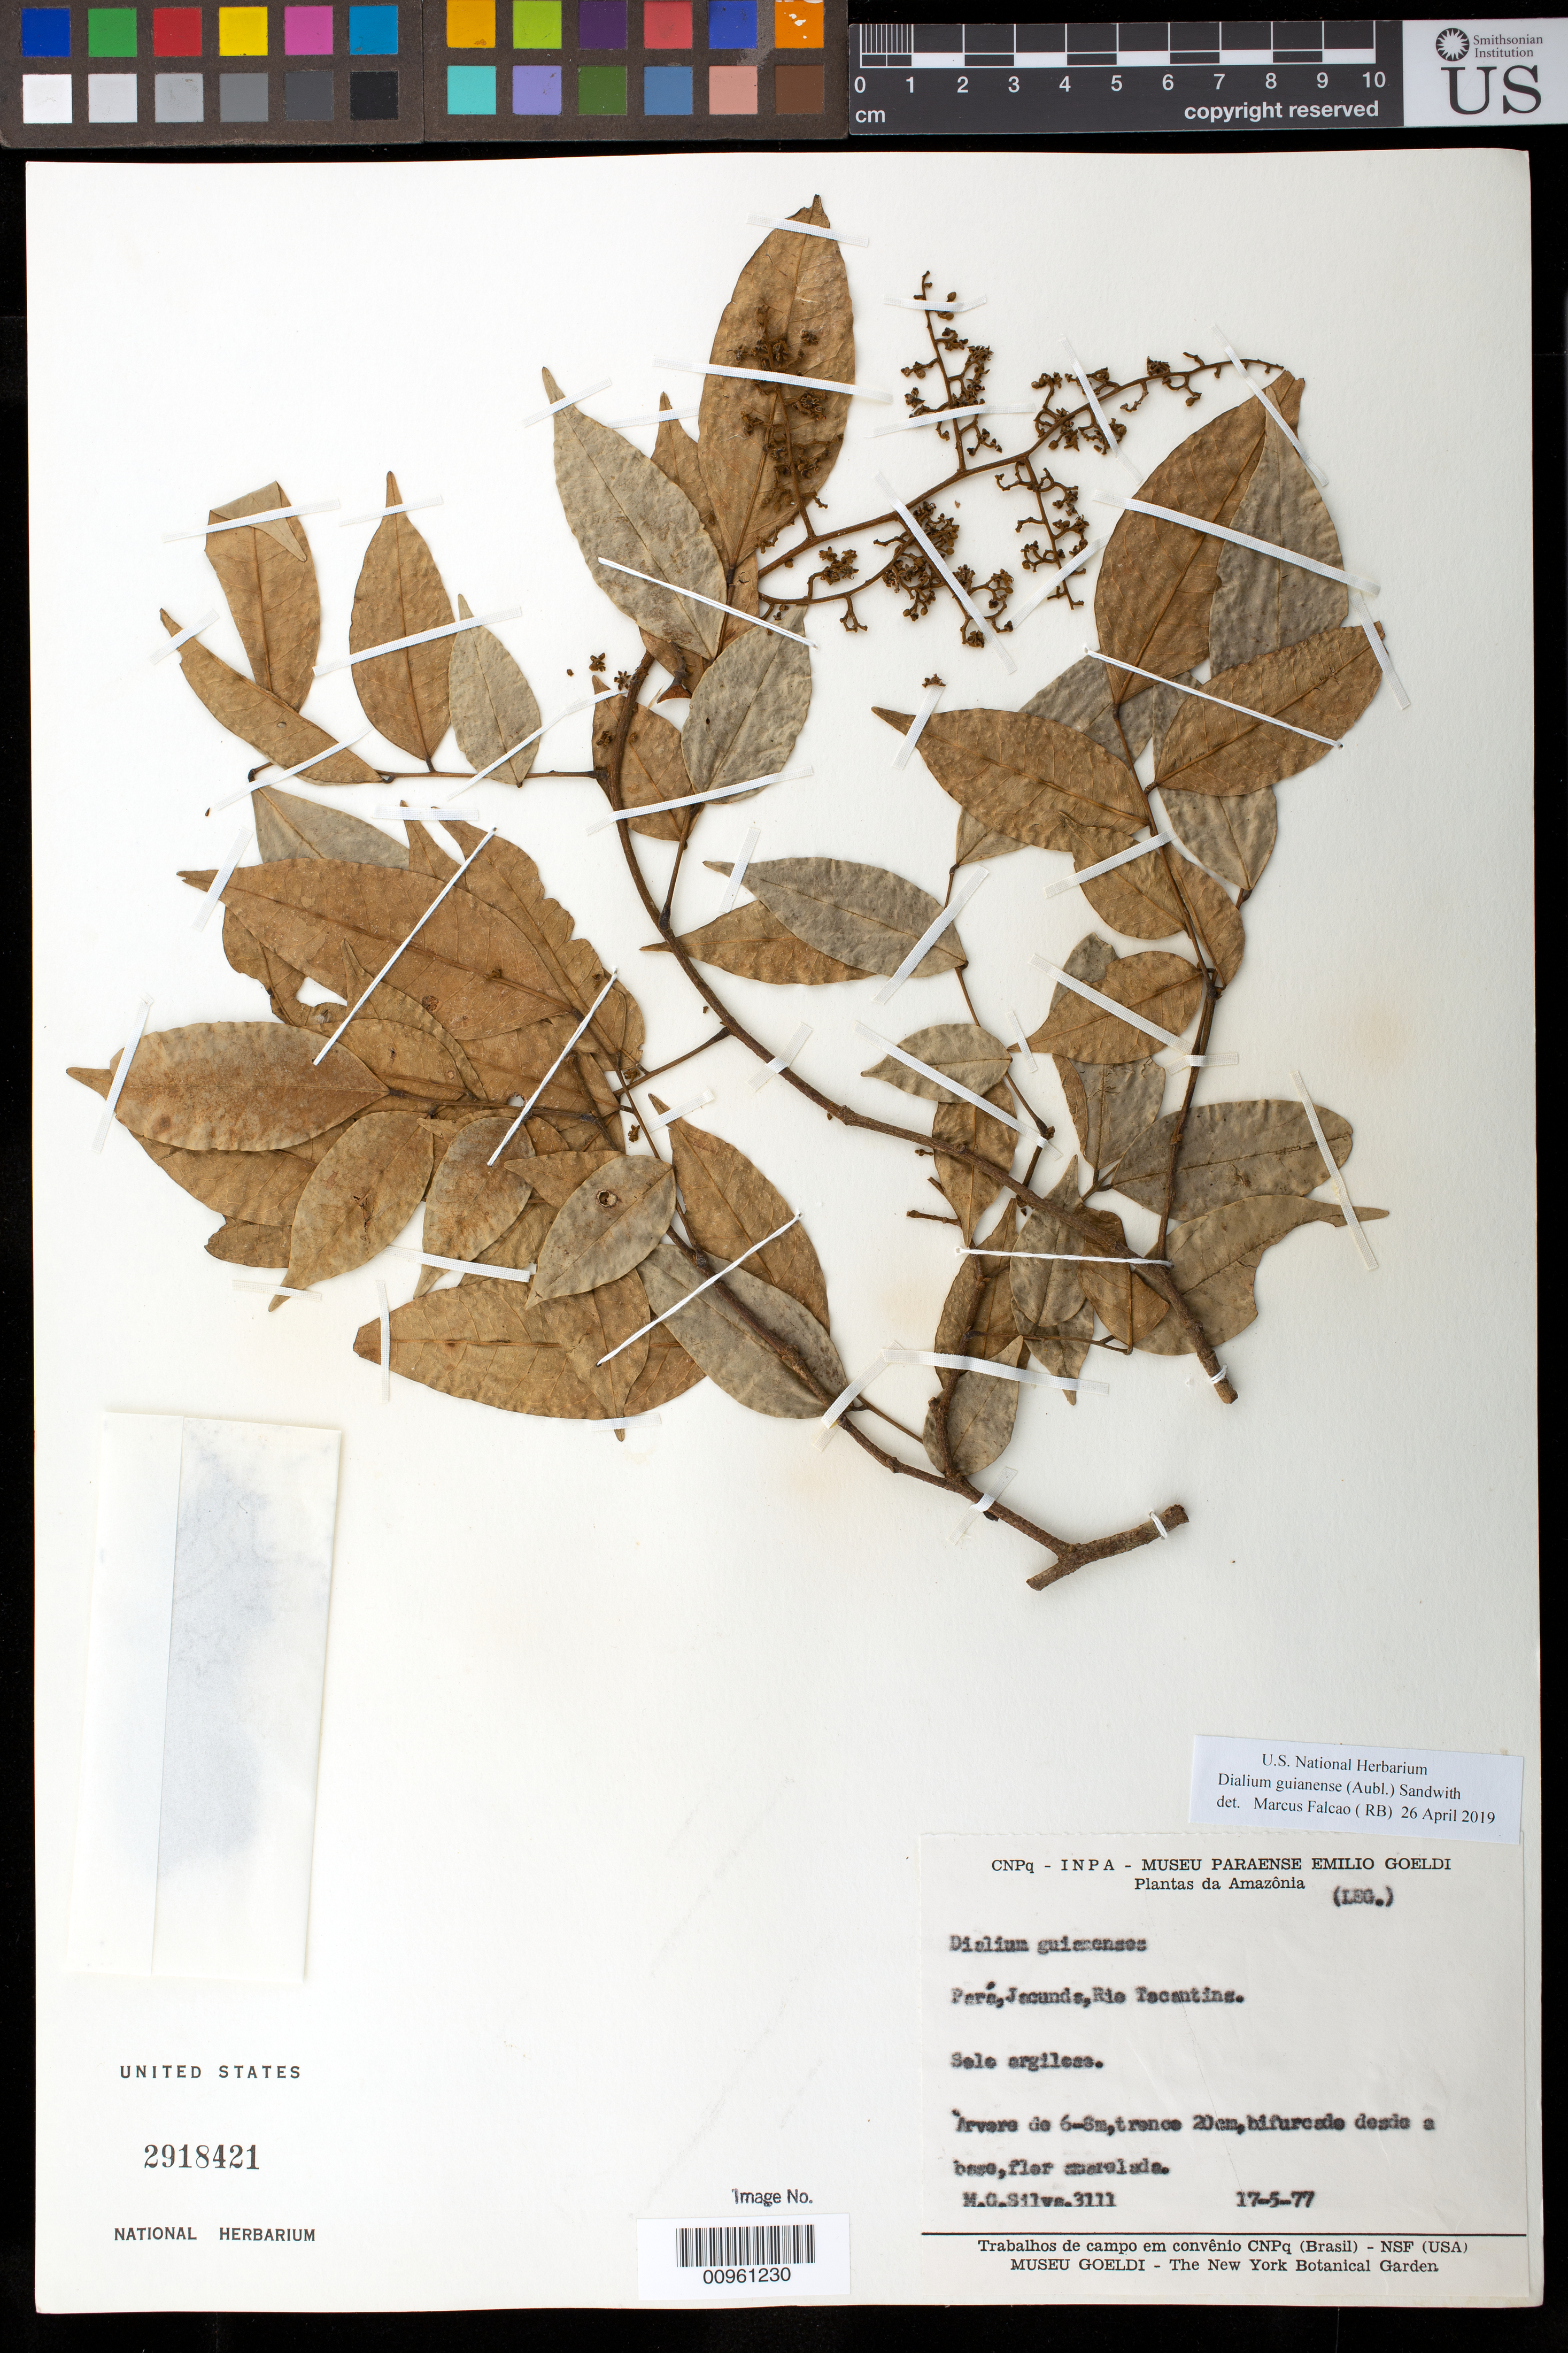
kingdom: Plantae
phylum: Tracheophyta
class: Magnoliopsida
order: Fabales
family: Fabaceae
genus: Dialium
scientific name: Dialium guianense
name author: (Aubl.) Sandwith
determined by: Falcão, Marcus J.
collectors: M. G. Silva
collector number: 3111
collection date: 1977-05-17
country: Brazil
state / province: Amazonas / Pará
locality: Jacunda, Rio Tacantins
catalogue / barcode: US 2918421